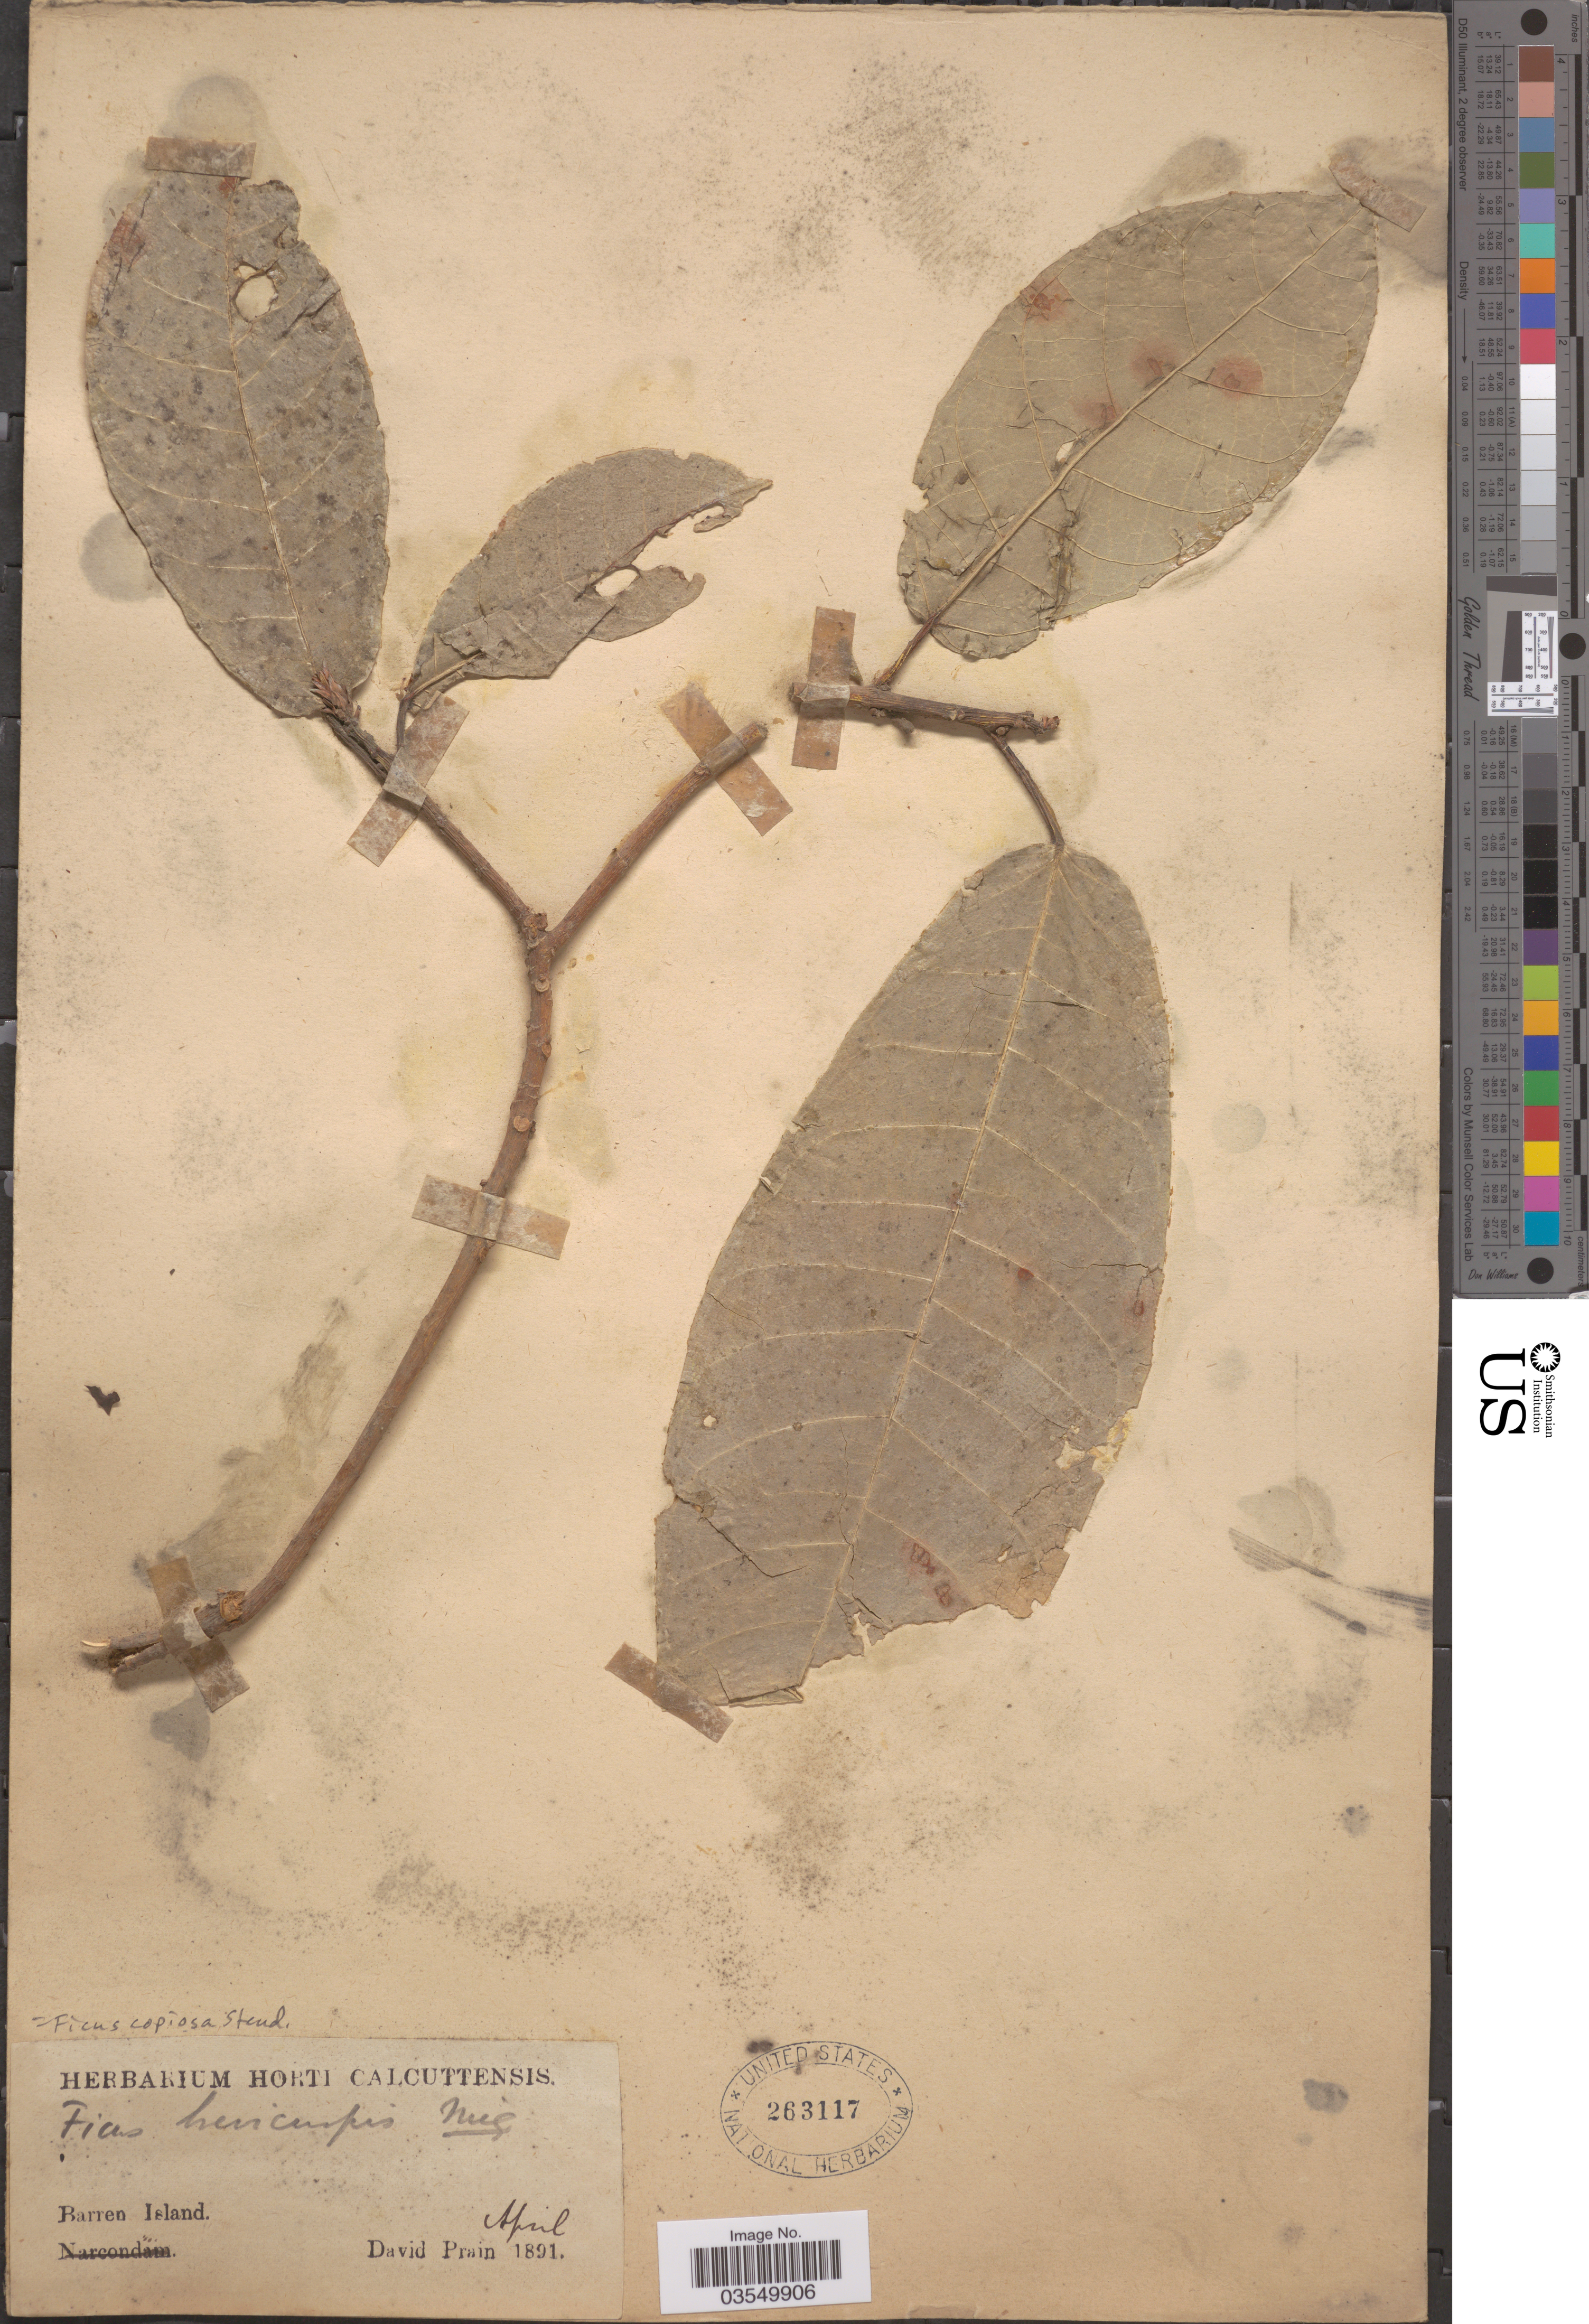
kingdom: Plantae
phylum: Tracheophyta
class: Magnoliopsida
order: Rosales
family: Moraceae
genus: Ficus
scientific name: Ficus copiosa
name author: Steud.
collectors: D. Prain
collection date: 1891-04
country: India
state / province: Andaman and Nicobar Islands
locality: Barren Island.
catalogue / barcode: US 263117